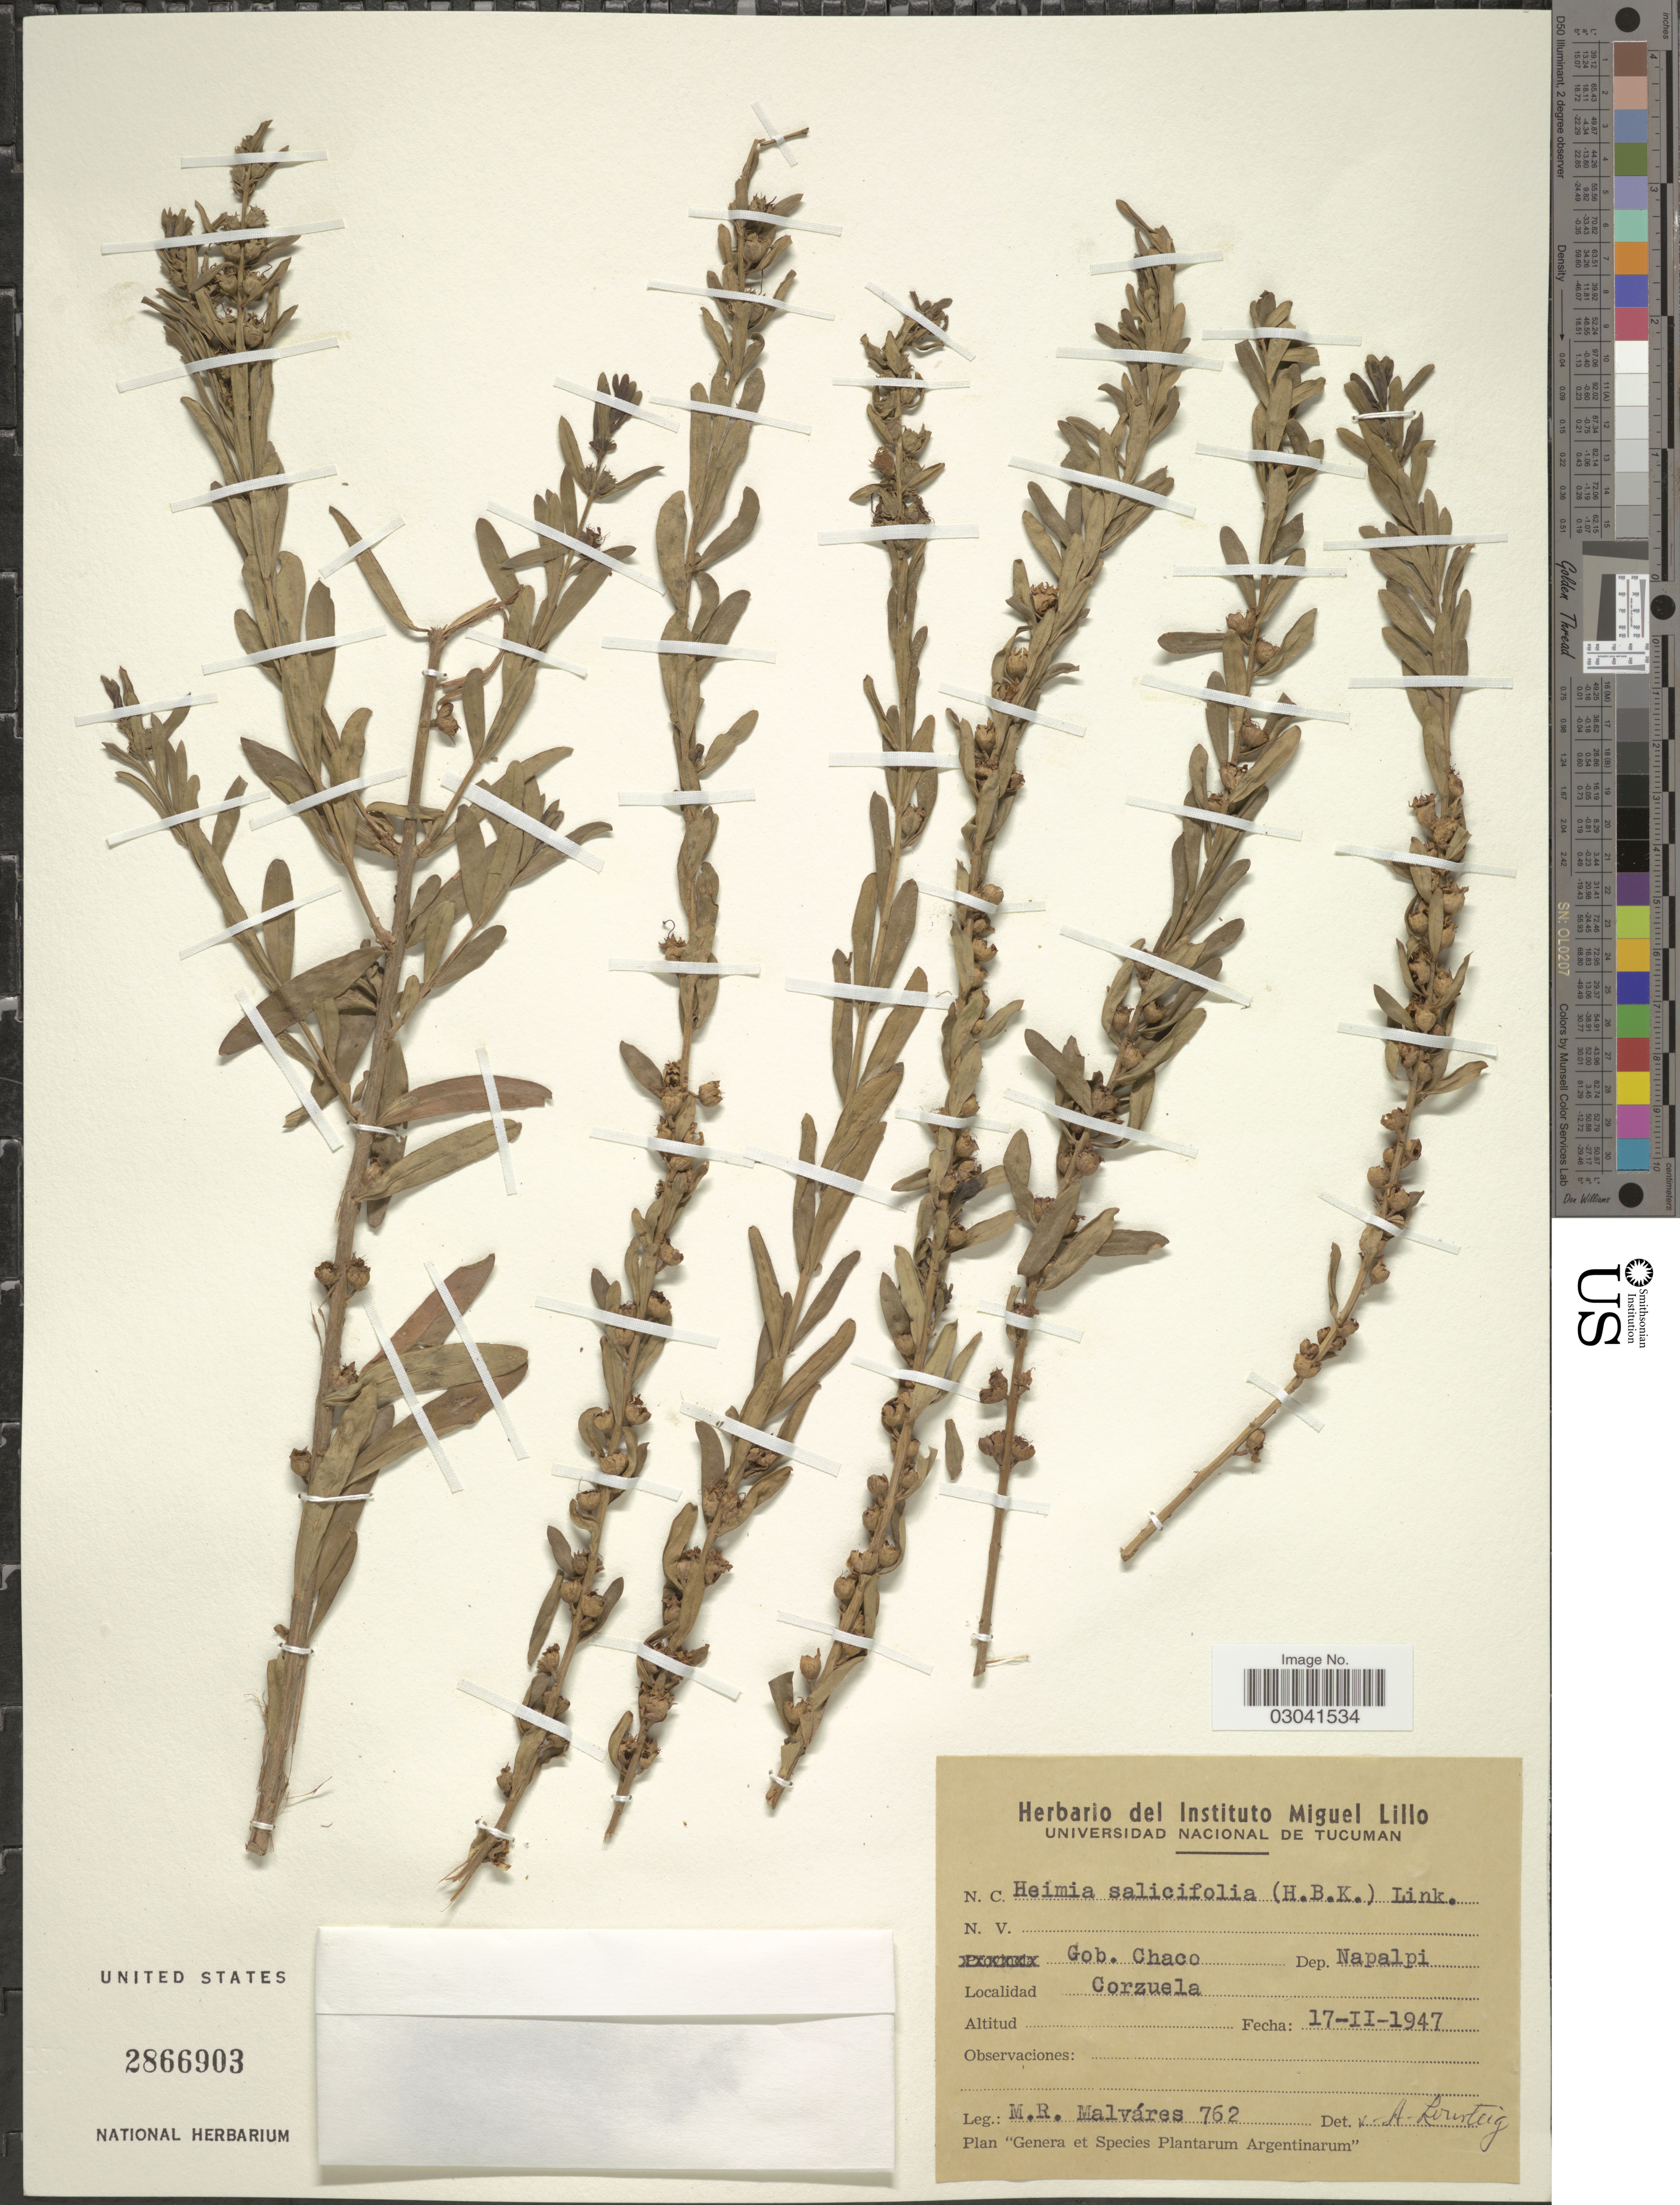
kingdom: Plantae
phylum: Tracheophyta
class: Magnoliopsida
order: Myrtales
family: Lythraceae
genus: Heimia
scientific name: Heimia salicifolia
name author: Link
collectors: M. Malvárez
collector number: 762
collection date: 1947-02-17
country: Argentina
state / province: Chaco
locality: Dep. Napalpi, Corzuela.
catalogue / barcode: US 2866903